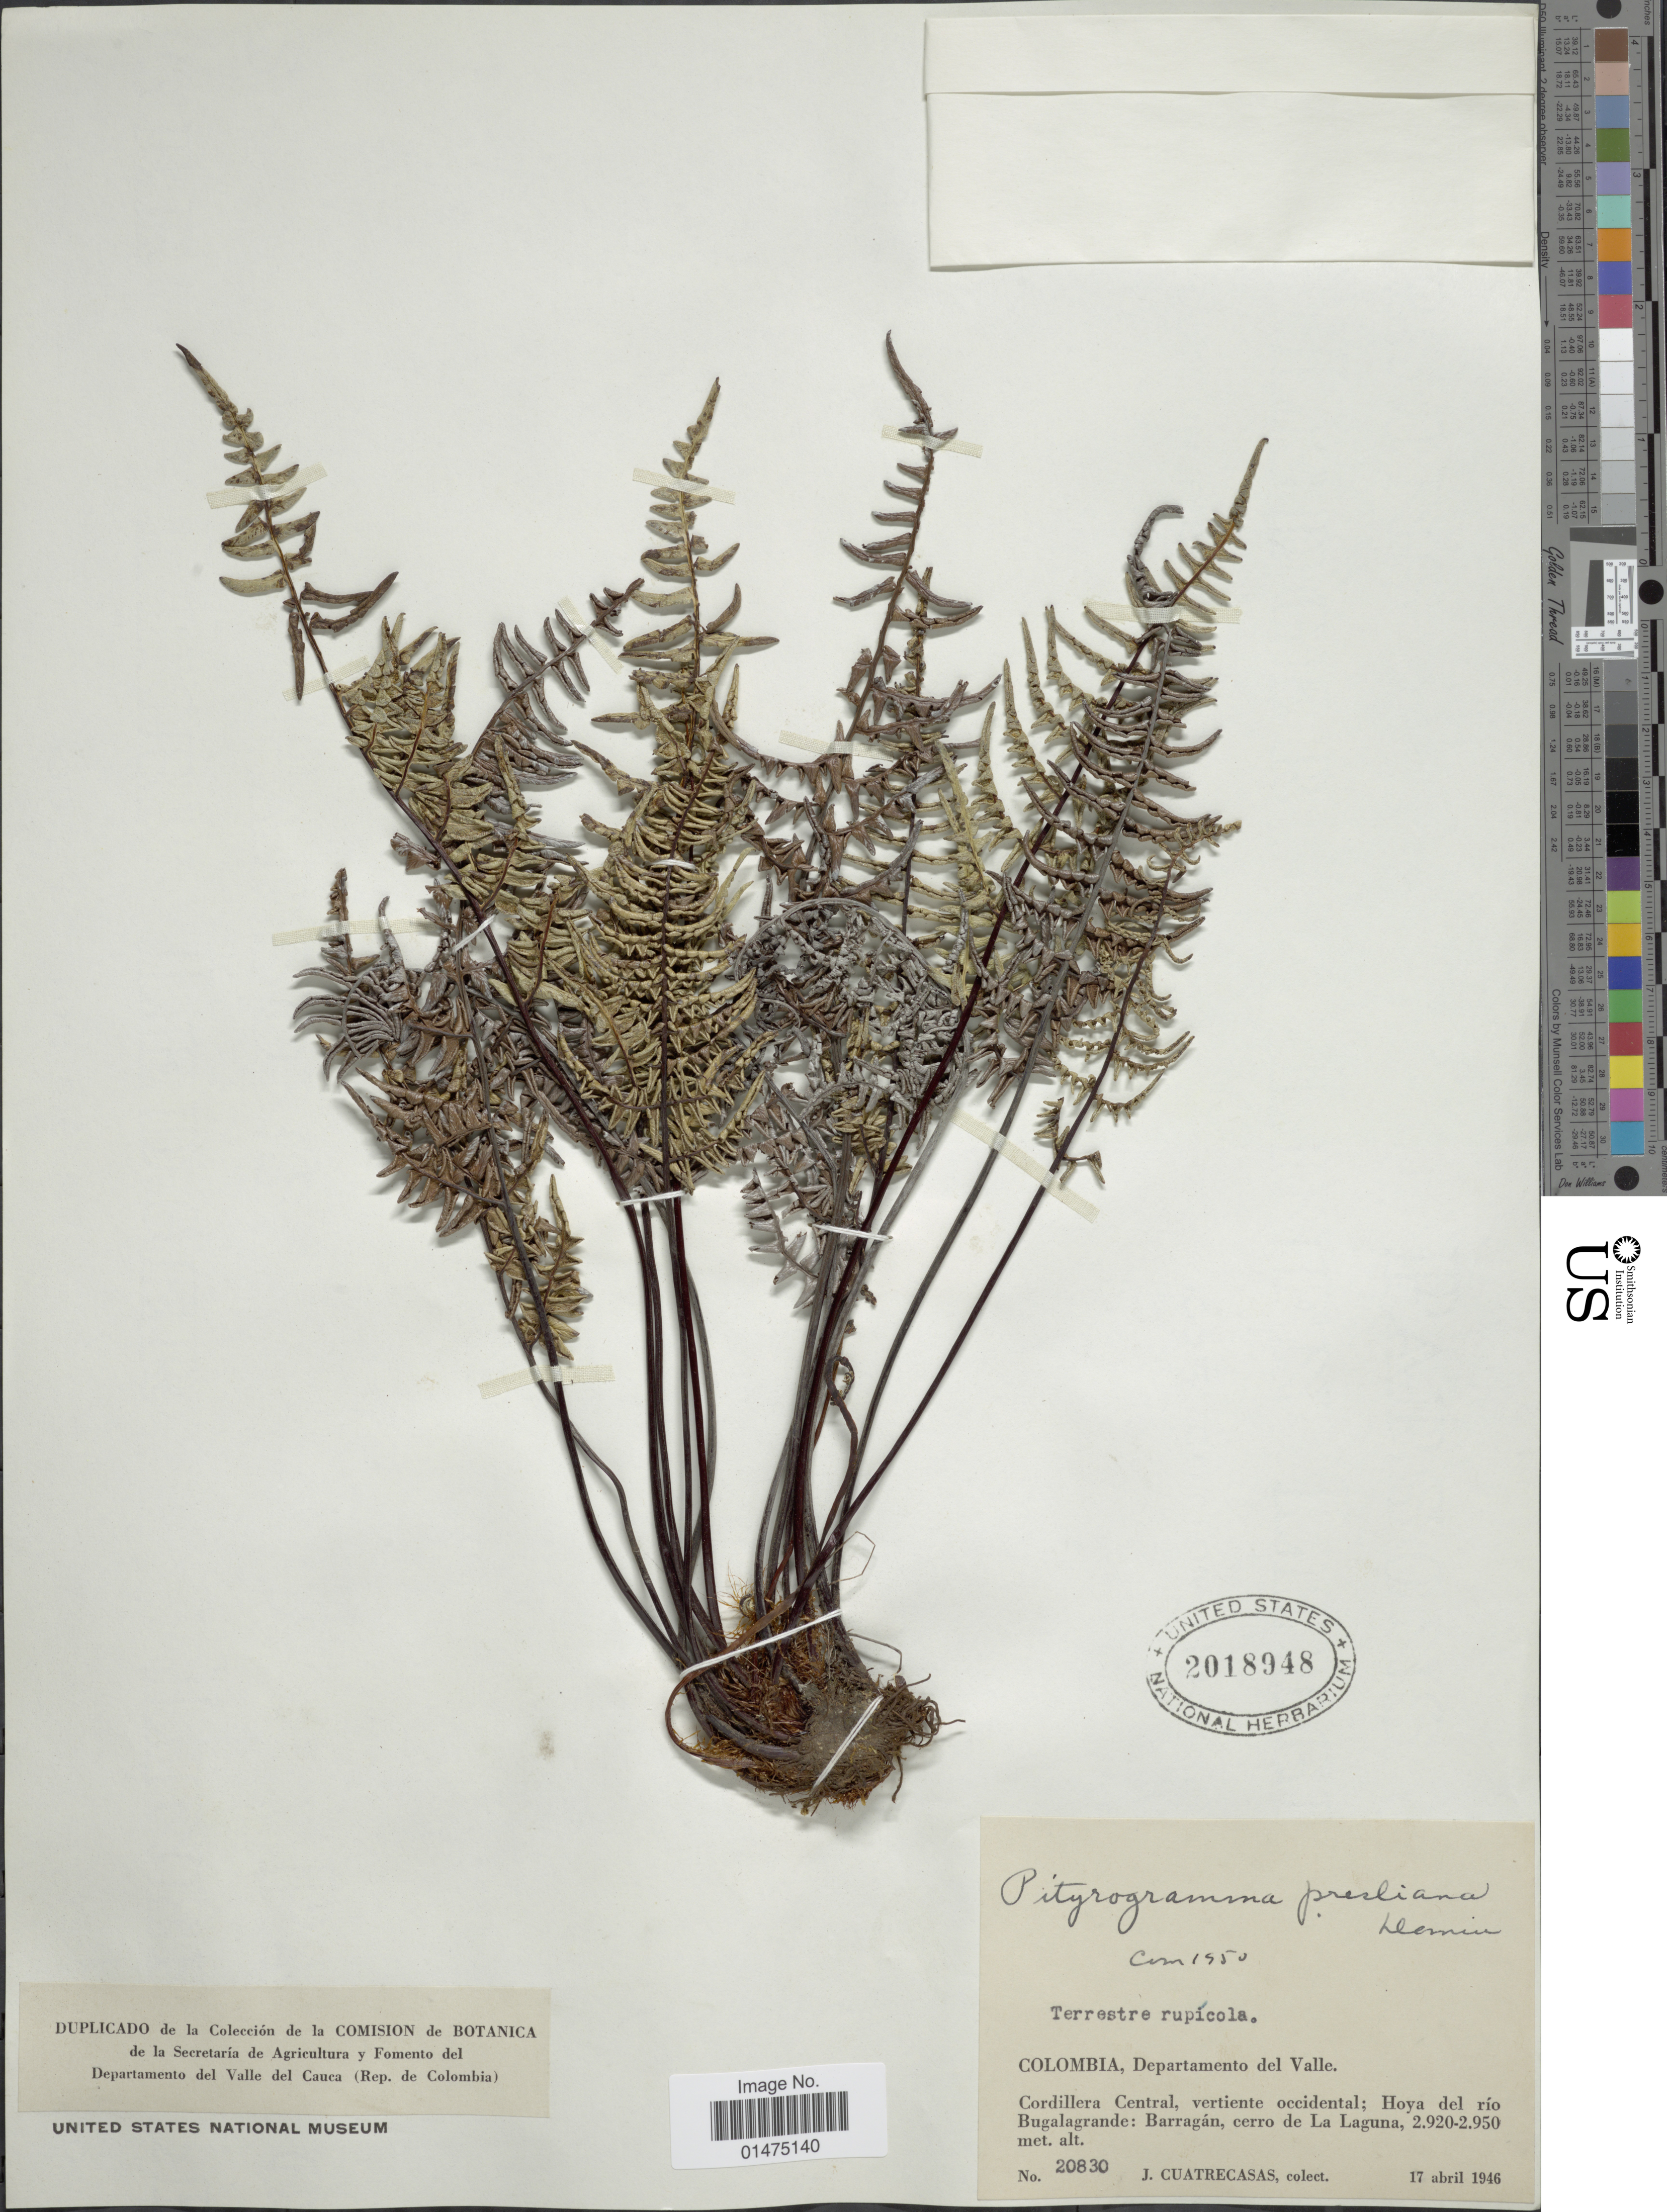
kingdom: Plantae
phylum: Tracheophyta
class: Polypodiopsida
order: Polypodiales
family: Pteridaceae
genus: Pityrogramma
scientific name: Pityrogramma tartarea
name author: (Cav.) Maxon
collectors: J. Cuatrecasas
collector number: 20830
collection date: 1946-04-17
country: Colombia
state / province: Valle del Cauca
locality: Departemento del Valle. Cordillera Central, vertiente occidental: Hoya del rio Bugalagrande; Barragán, cerro de La Laguna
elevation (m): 2920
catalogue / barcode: US 2018948